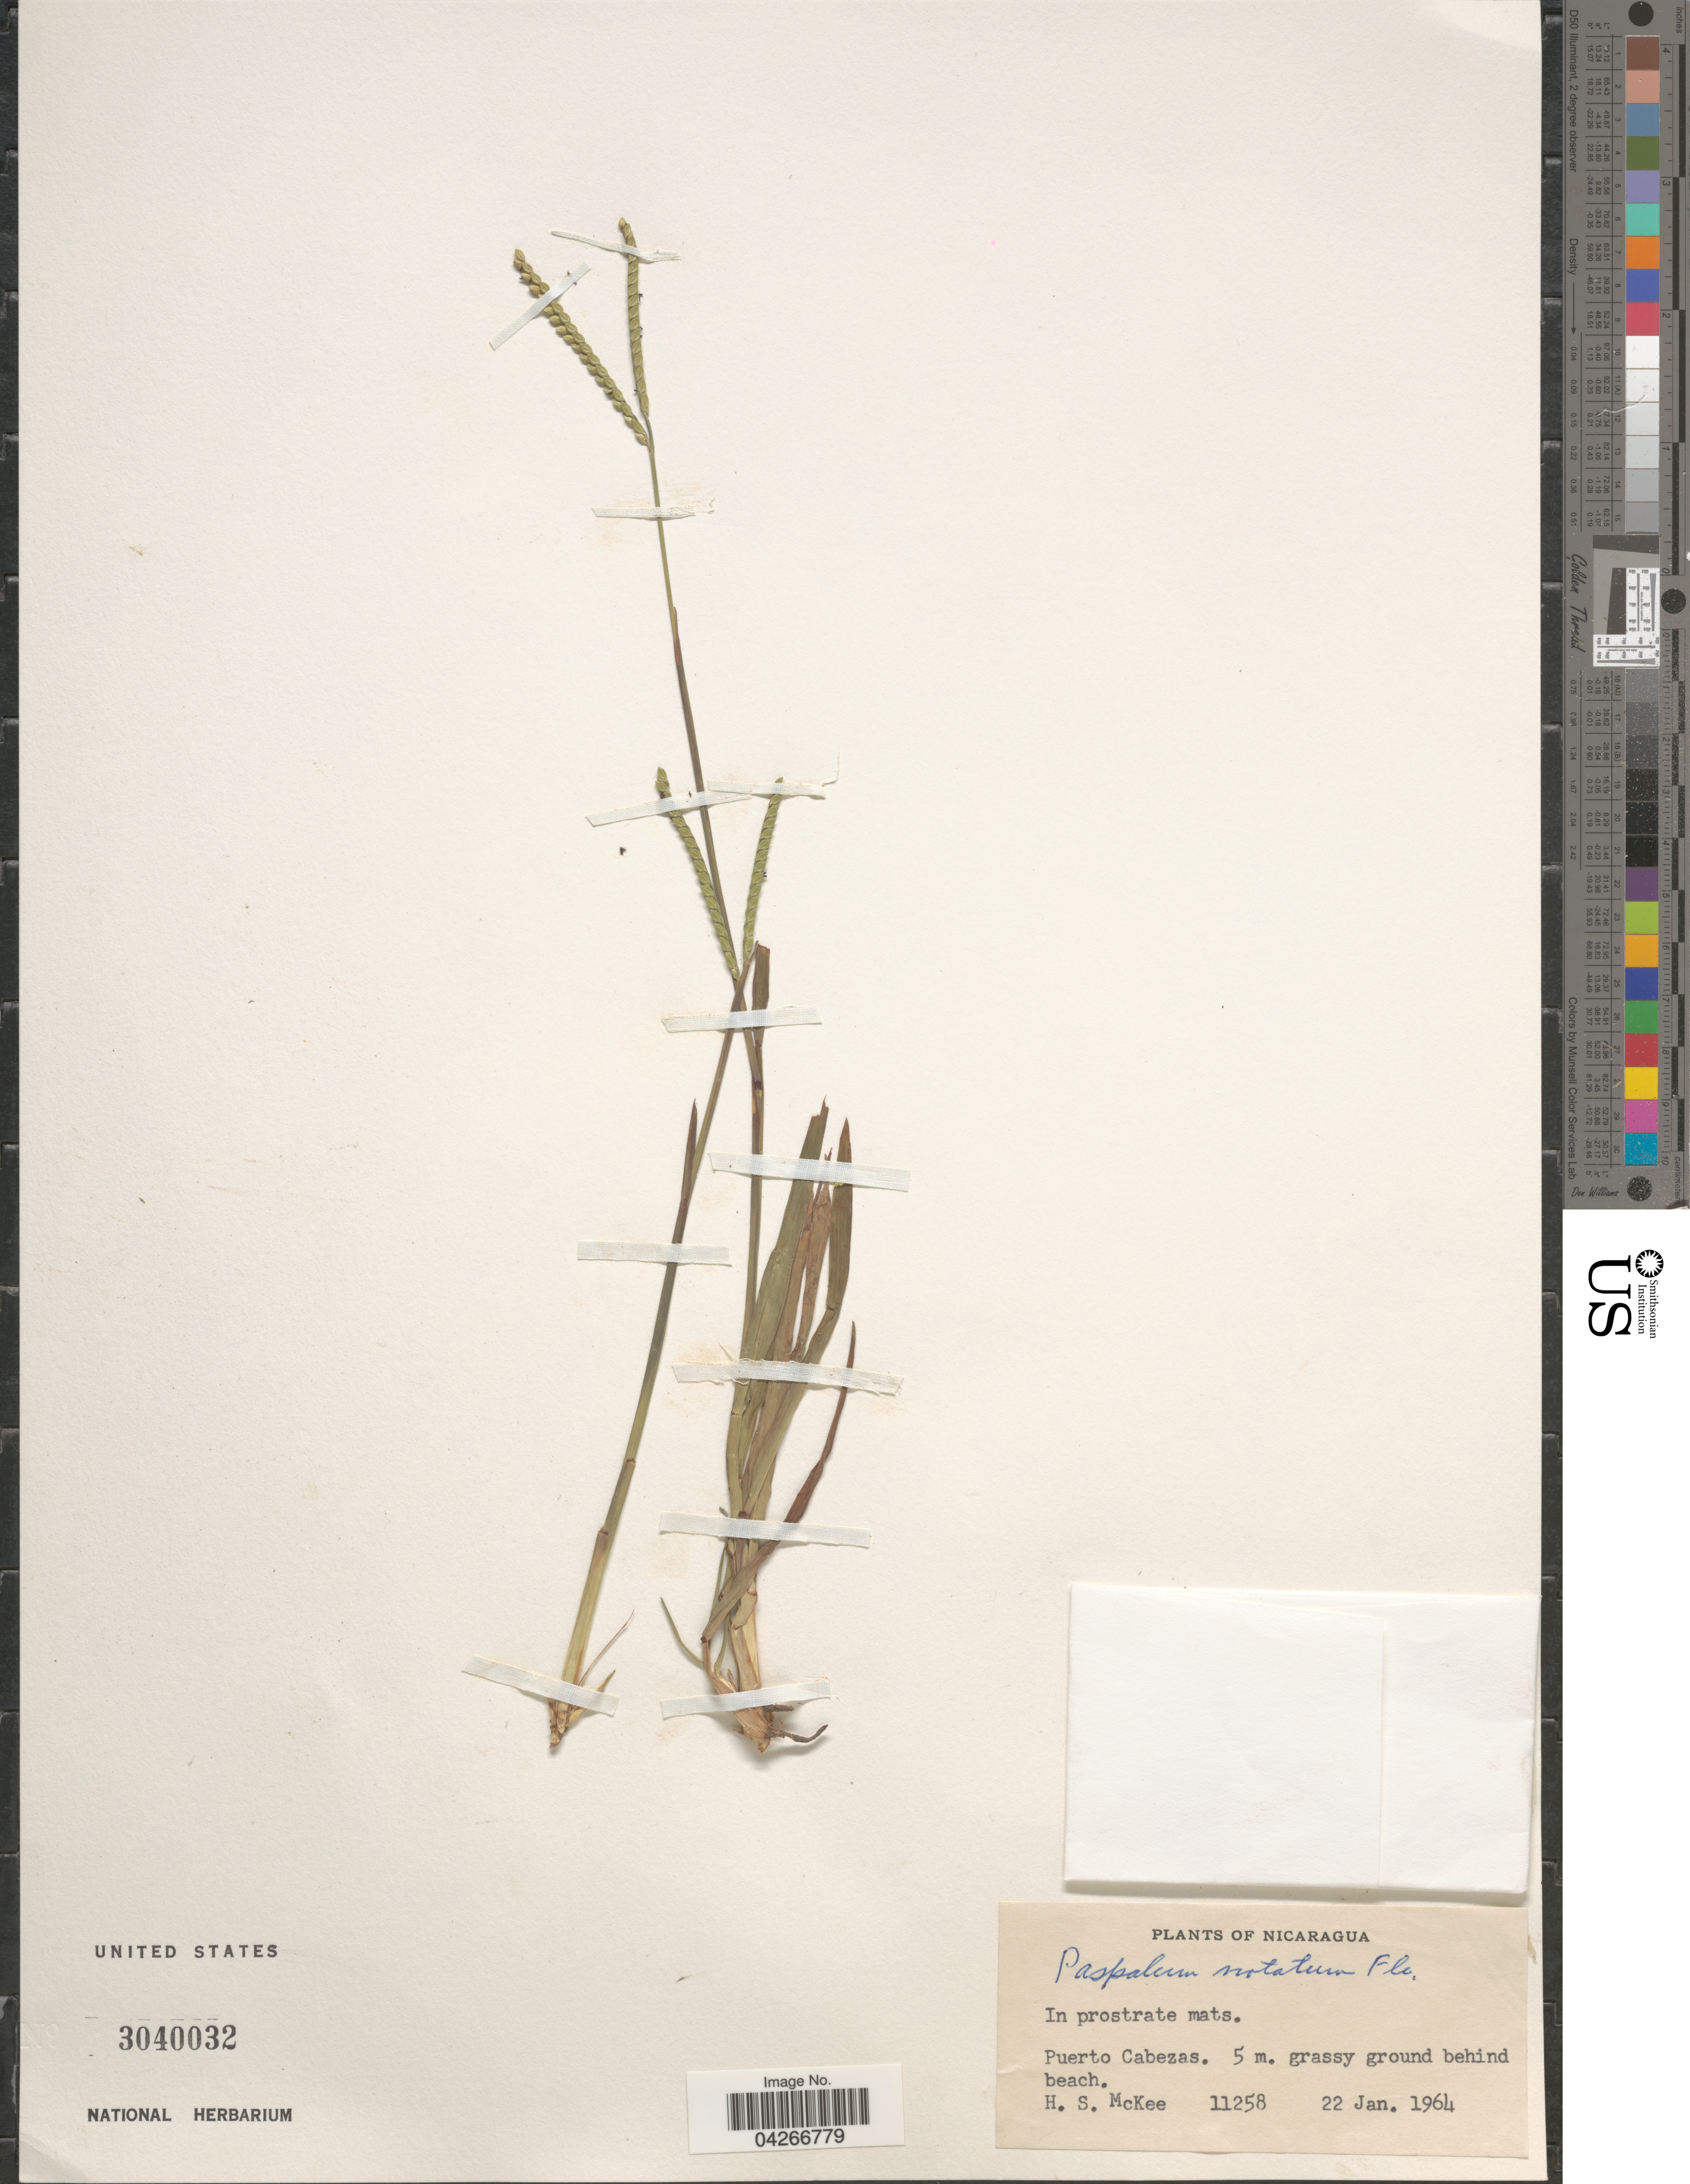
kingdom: Plantae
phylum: Tracheophyta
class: Liliopsida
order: Poales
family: Poaceae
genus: Paspalum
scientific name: Paspalum notatum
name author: Flüggé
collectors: H. S. McKee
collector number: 11258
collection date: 1964-01-22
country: Nicaragua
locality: Puerto Cabezas.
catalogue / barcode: US 3040032